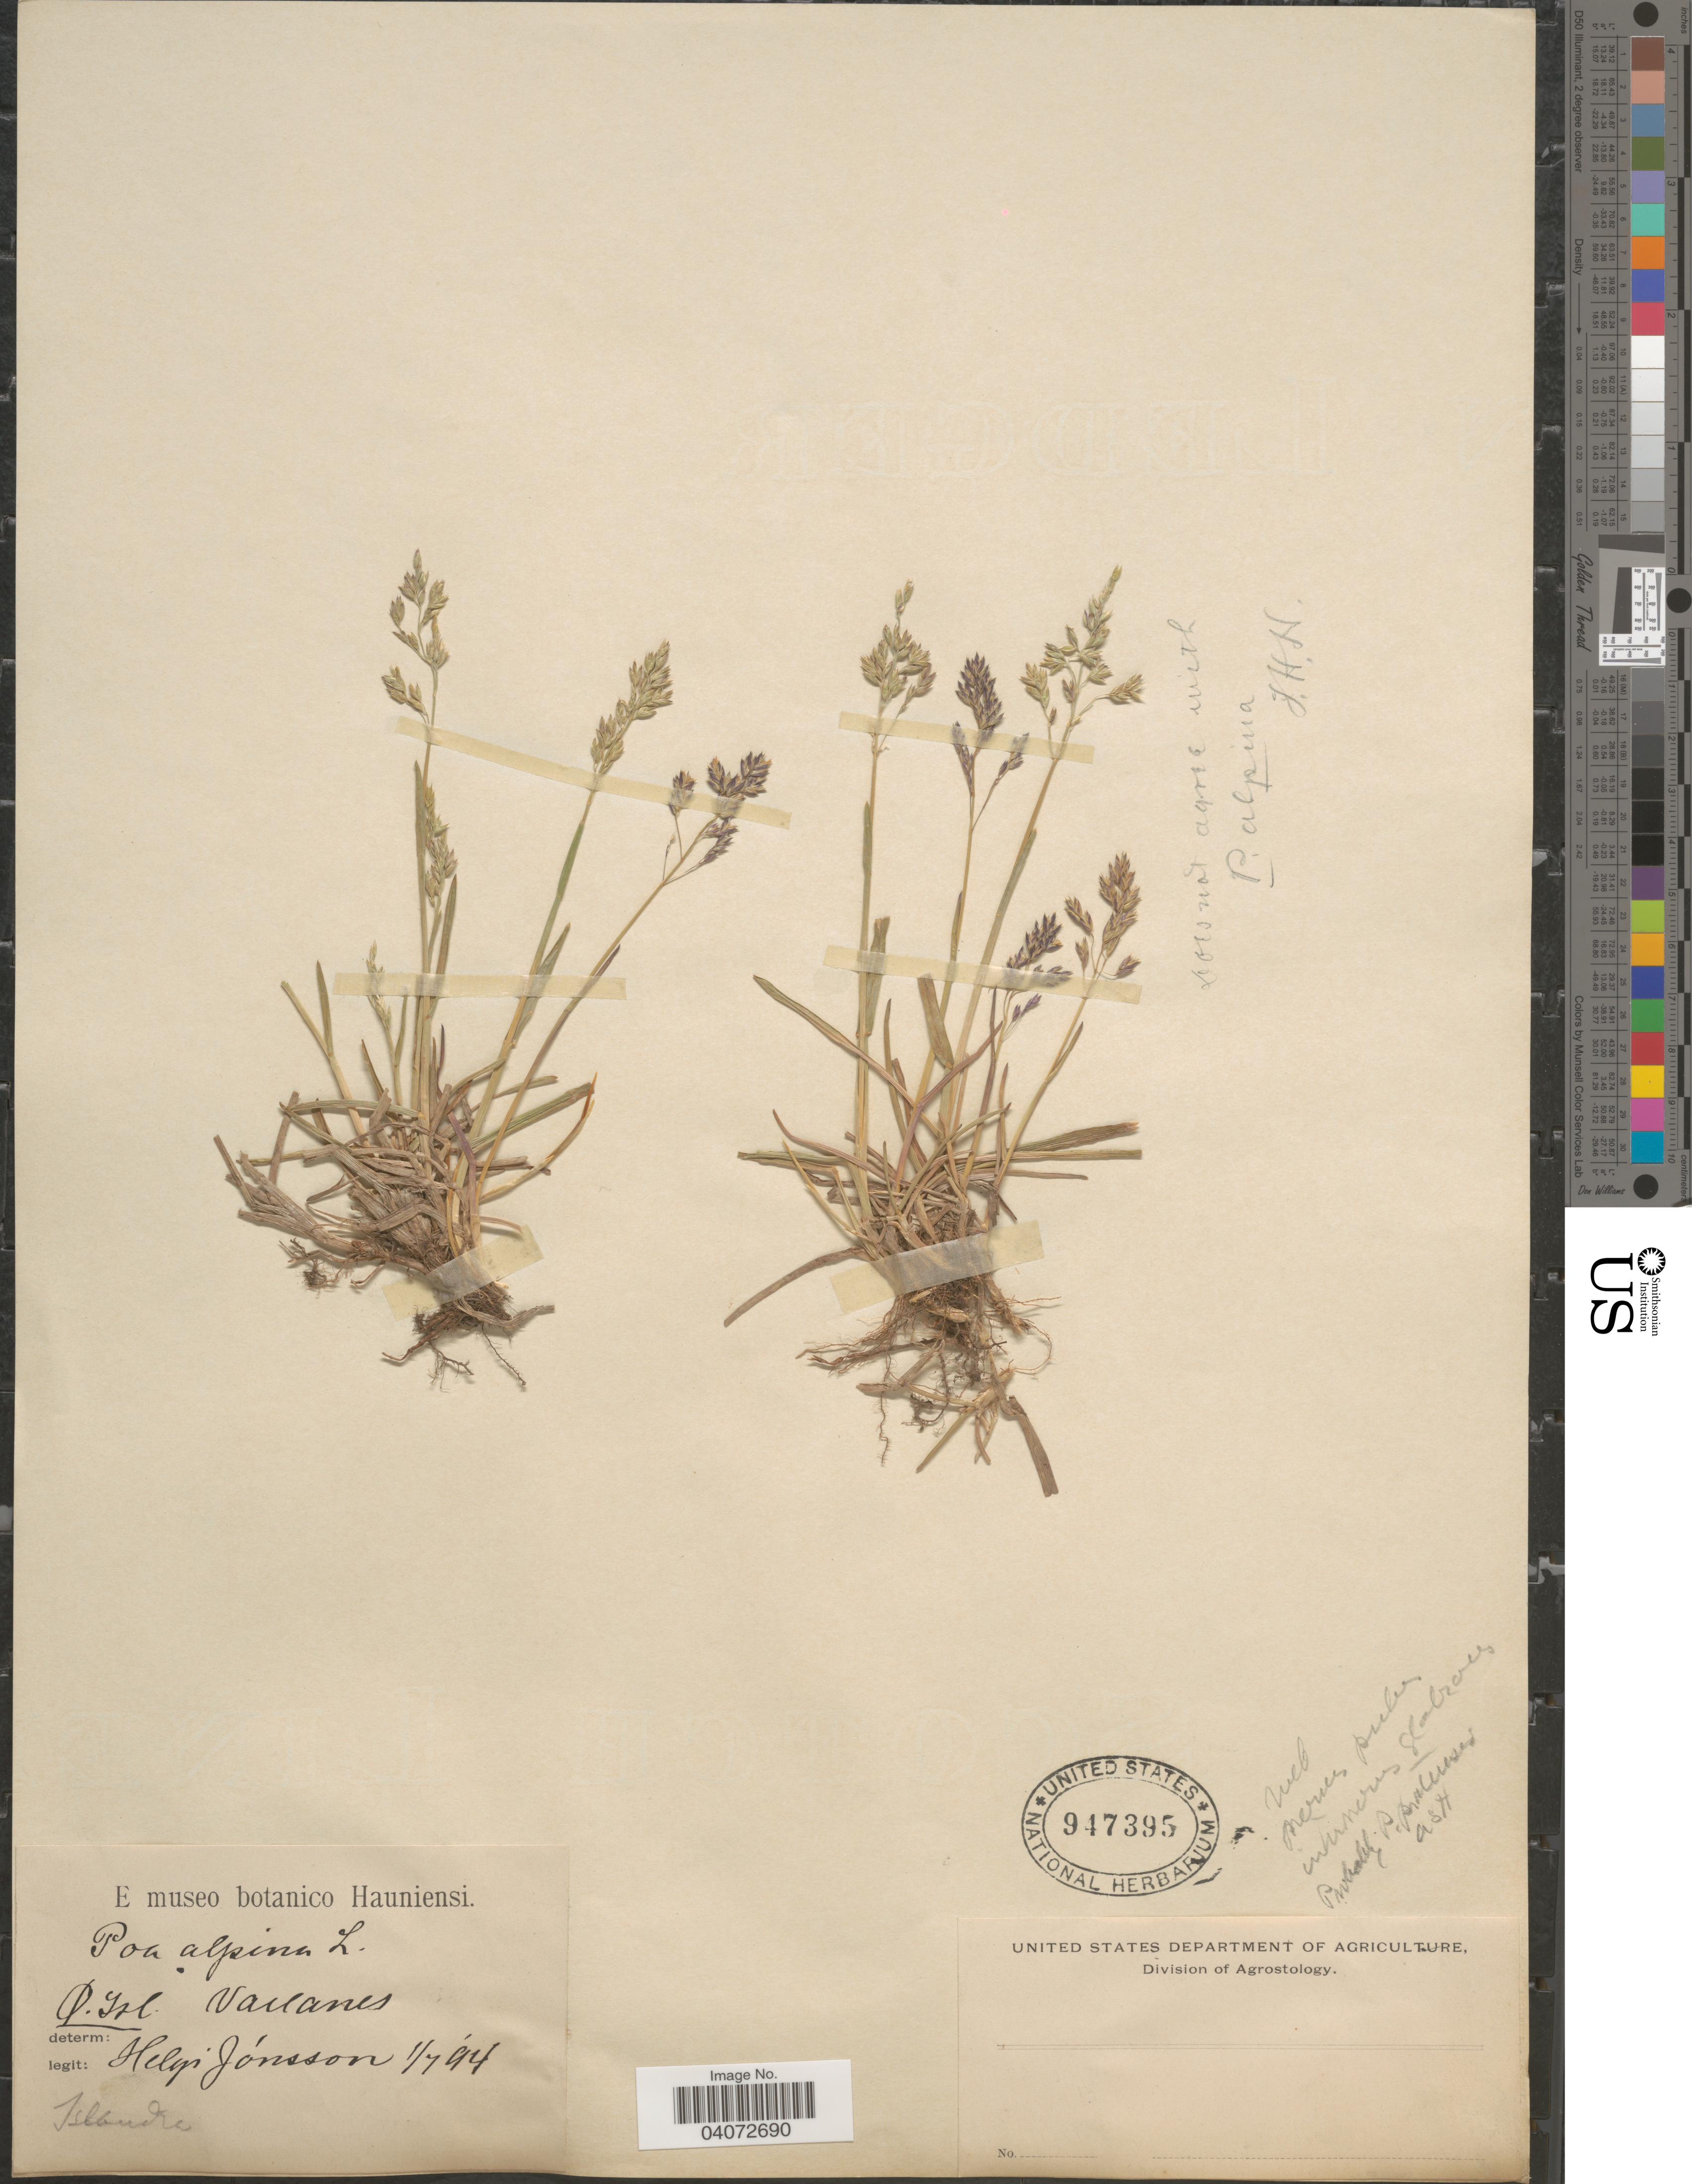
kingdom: Plantae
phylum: Tracheophyta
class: Liliopsida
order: Poales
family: Poaceae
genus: Poa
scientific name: Poa pratensis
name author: L.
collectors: H. Jónsson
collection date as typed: Transcribed d/m/y: 1/7/94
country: Iceland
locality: Islande. P. Isl. Vallanes.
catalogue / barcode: US 947395